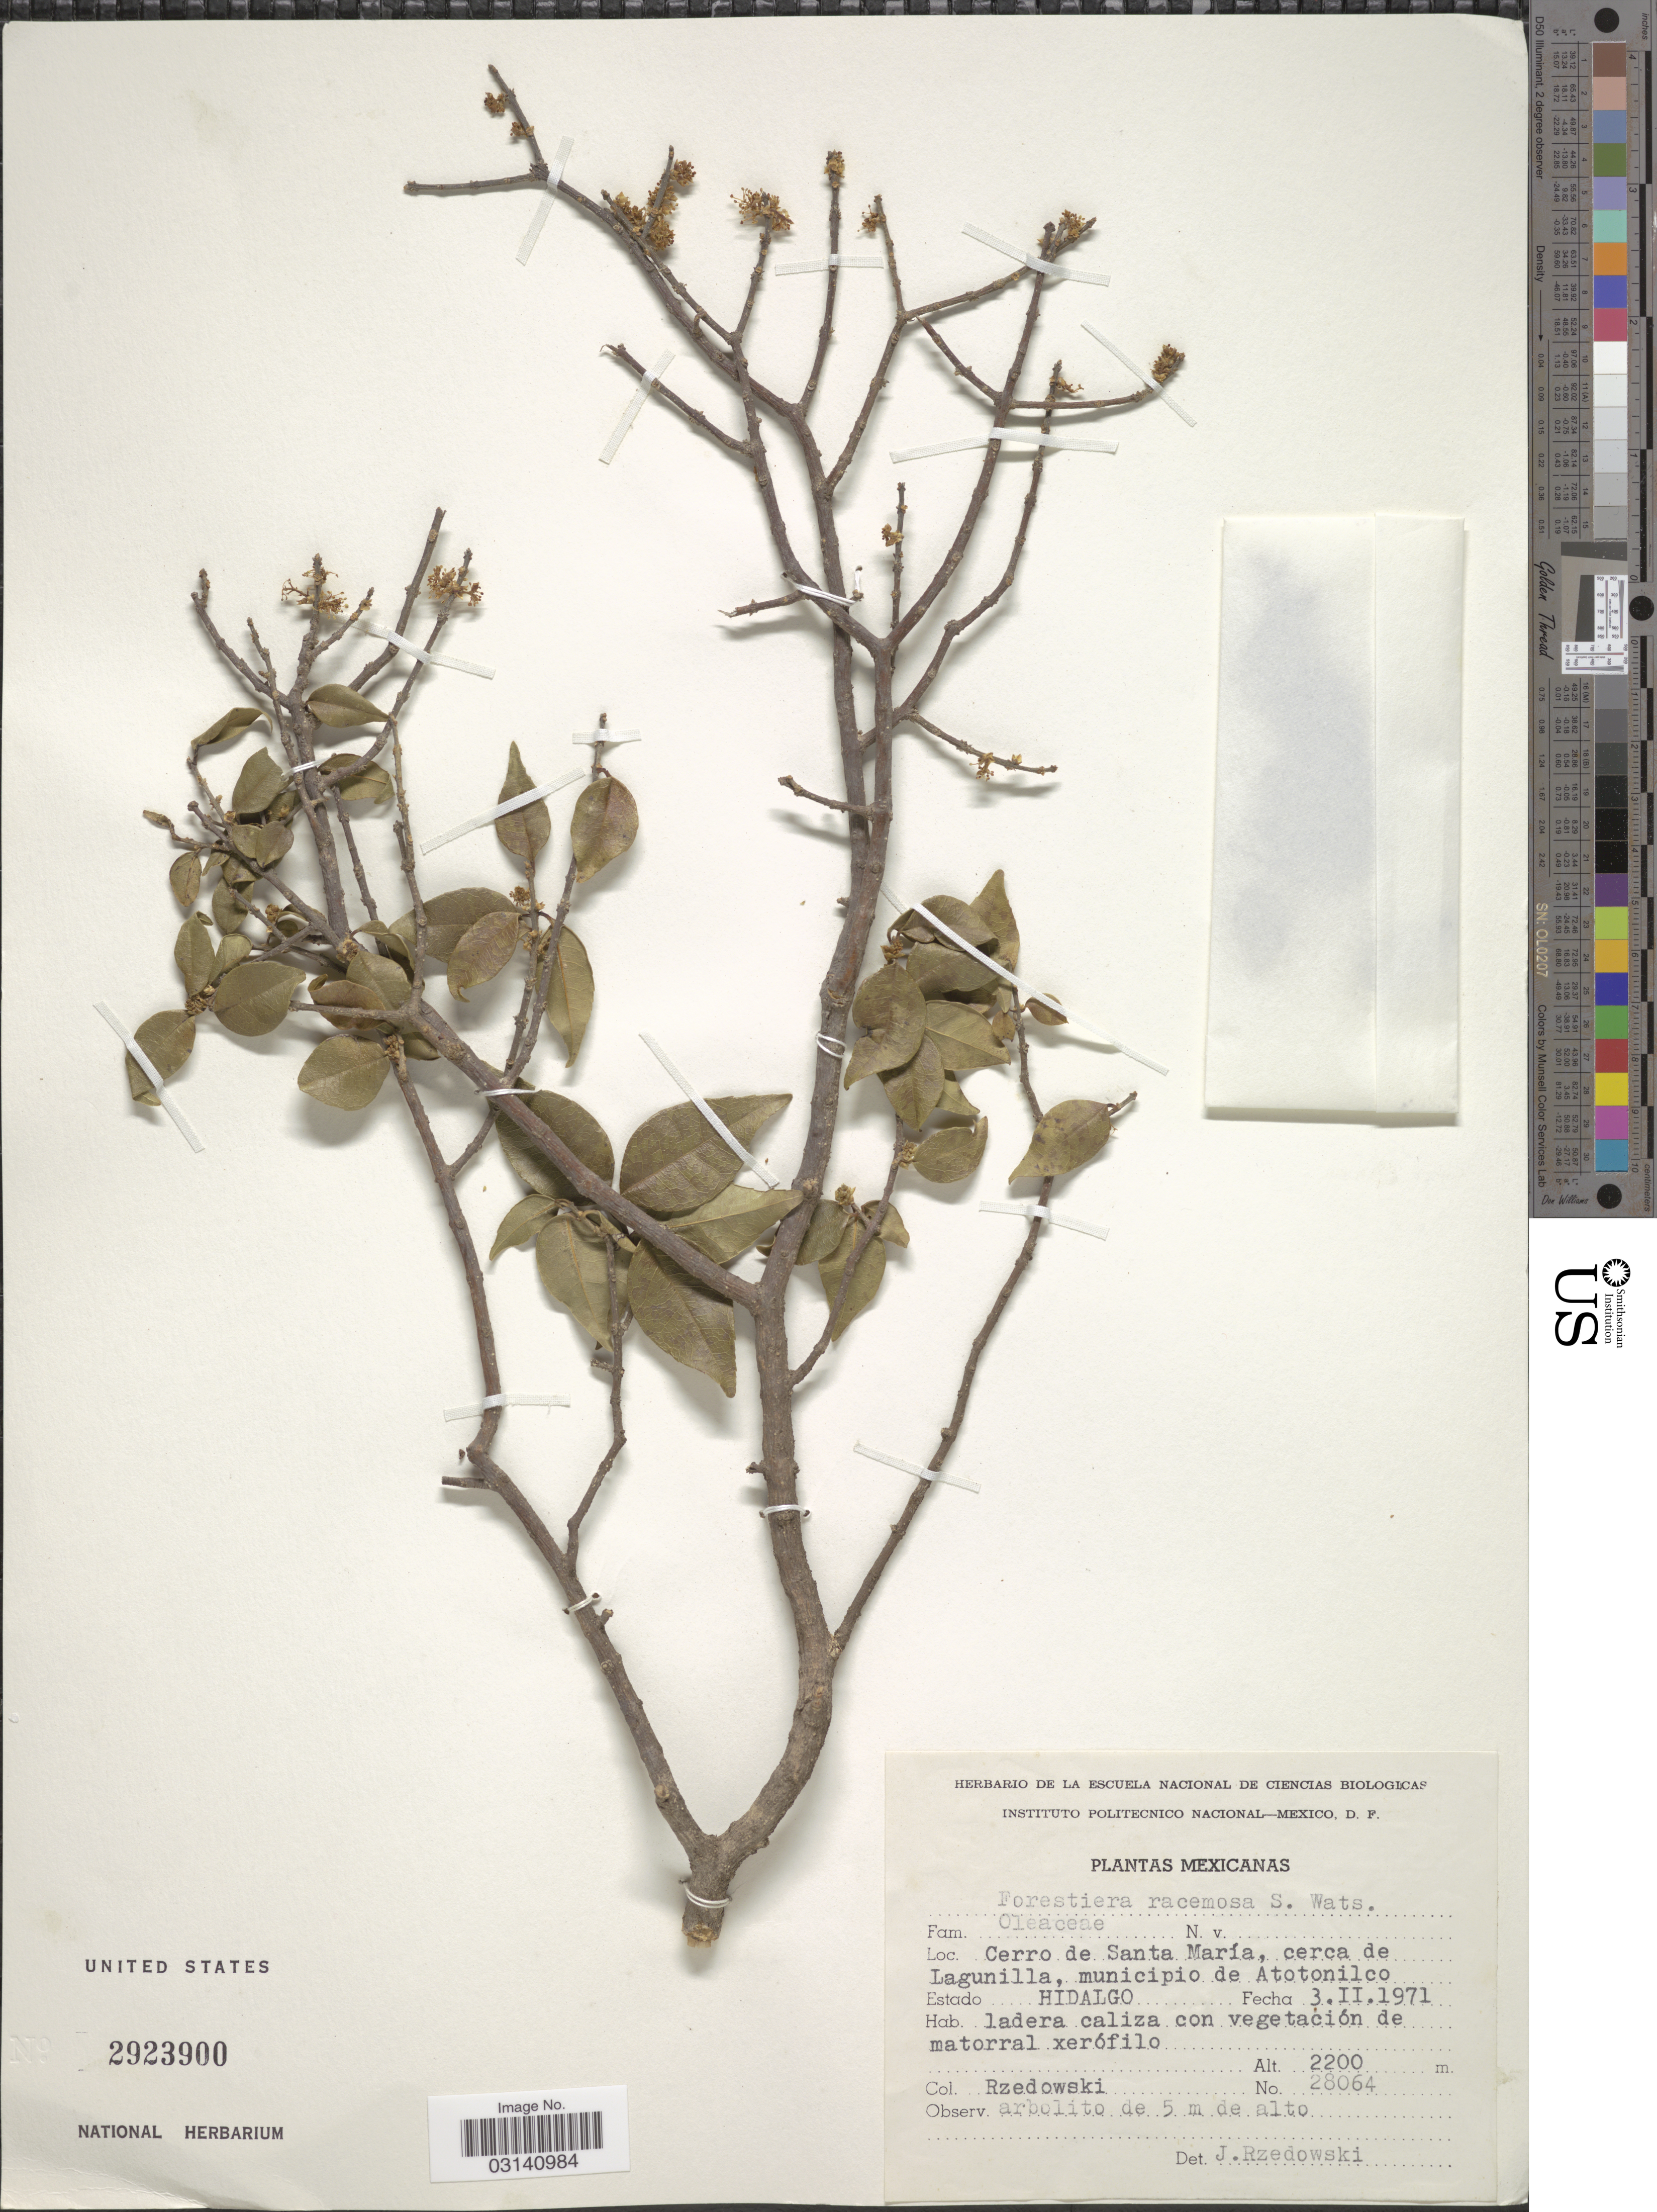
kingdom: Plantae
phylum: Tracheophyta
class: Magnoliopsida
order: Lamiales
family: Oleaceae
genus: Forestiera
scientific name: Forestiera racemosa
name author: S. Watson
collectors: Rzedowski, --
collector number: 28064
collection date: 1971-02-03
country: Mexico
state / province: Hidalgo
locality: Cerro de Santa María, cerca de Lagunilla, municipio de Atotonilco.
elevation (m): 2200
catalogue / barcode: US 2923900